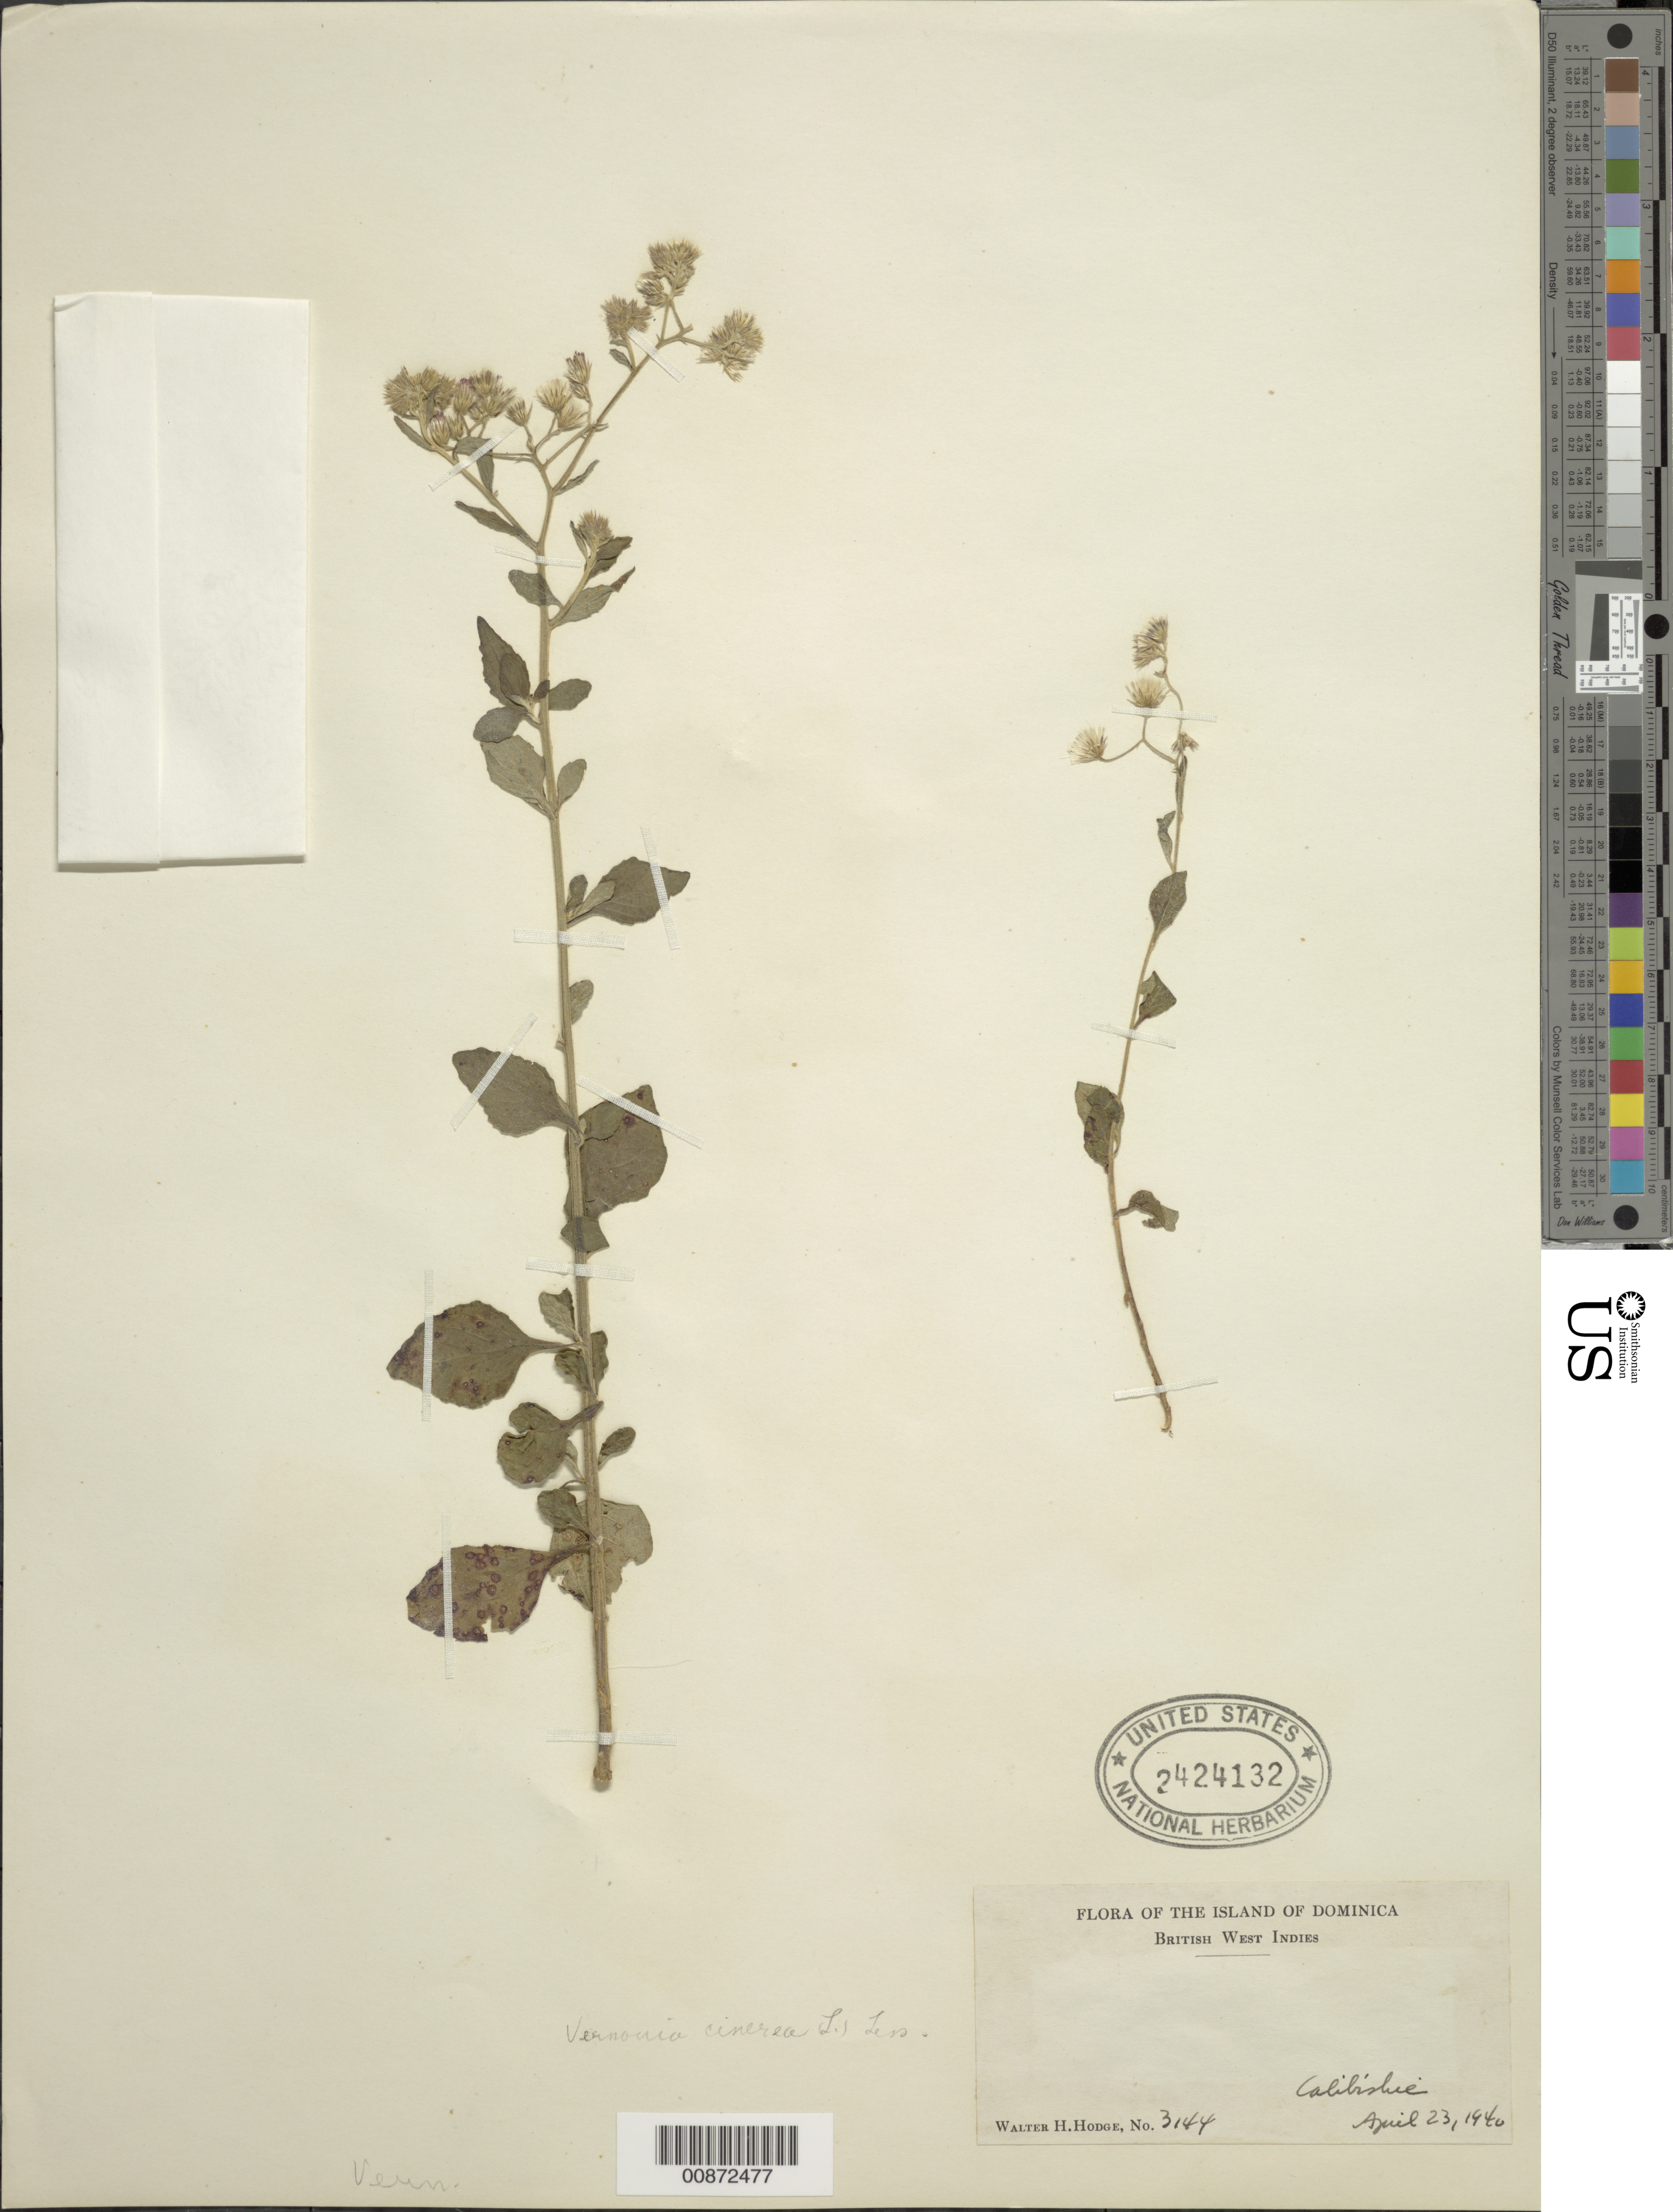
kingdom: Plantae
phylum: Tracheophyta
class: Magnoliopsida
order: Asterales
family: Asteraceae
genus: Cyanthillium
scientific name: Cyanthillium cinereum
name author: (L.) H. Rob.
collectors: W. Hodge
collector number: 3144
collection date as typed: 23 Apr 1940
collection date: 1940-04-23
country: Dominica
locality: Calibishie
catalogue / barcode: US 2424132